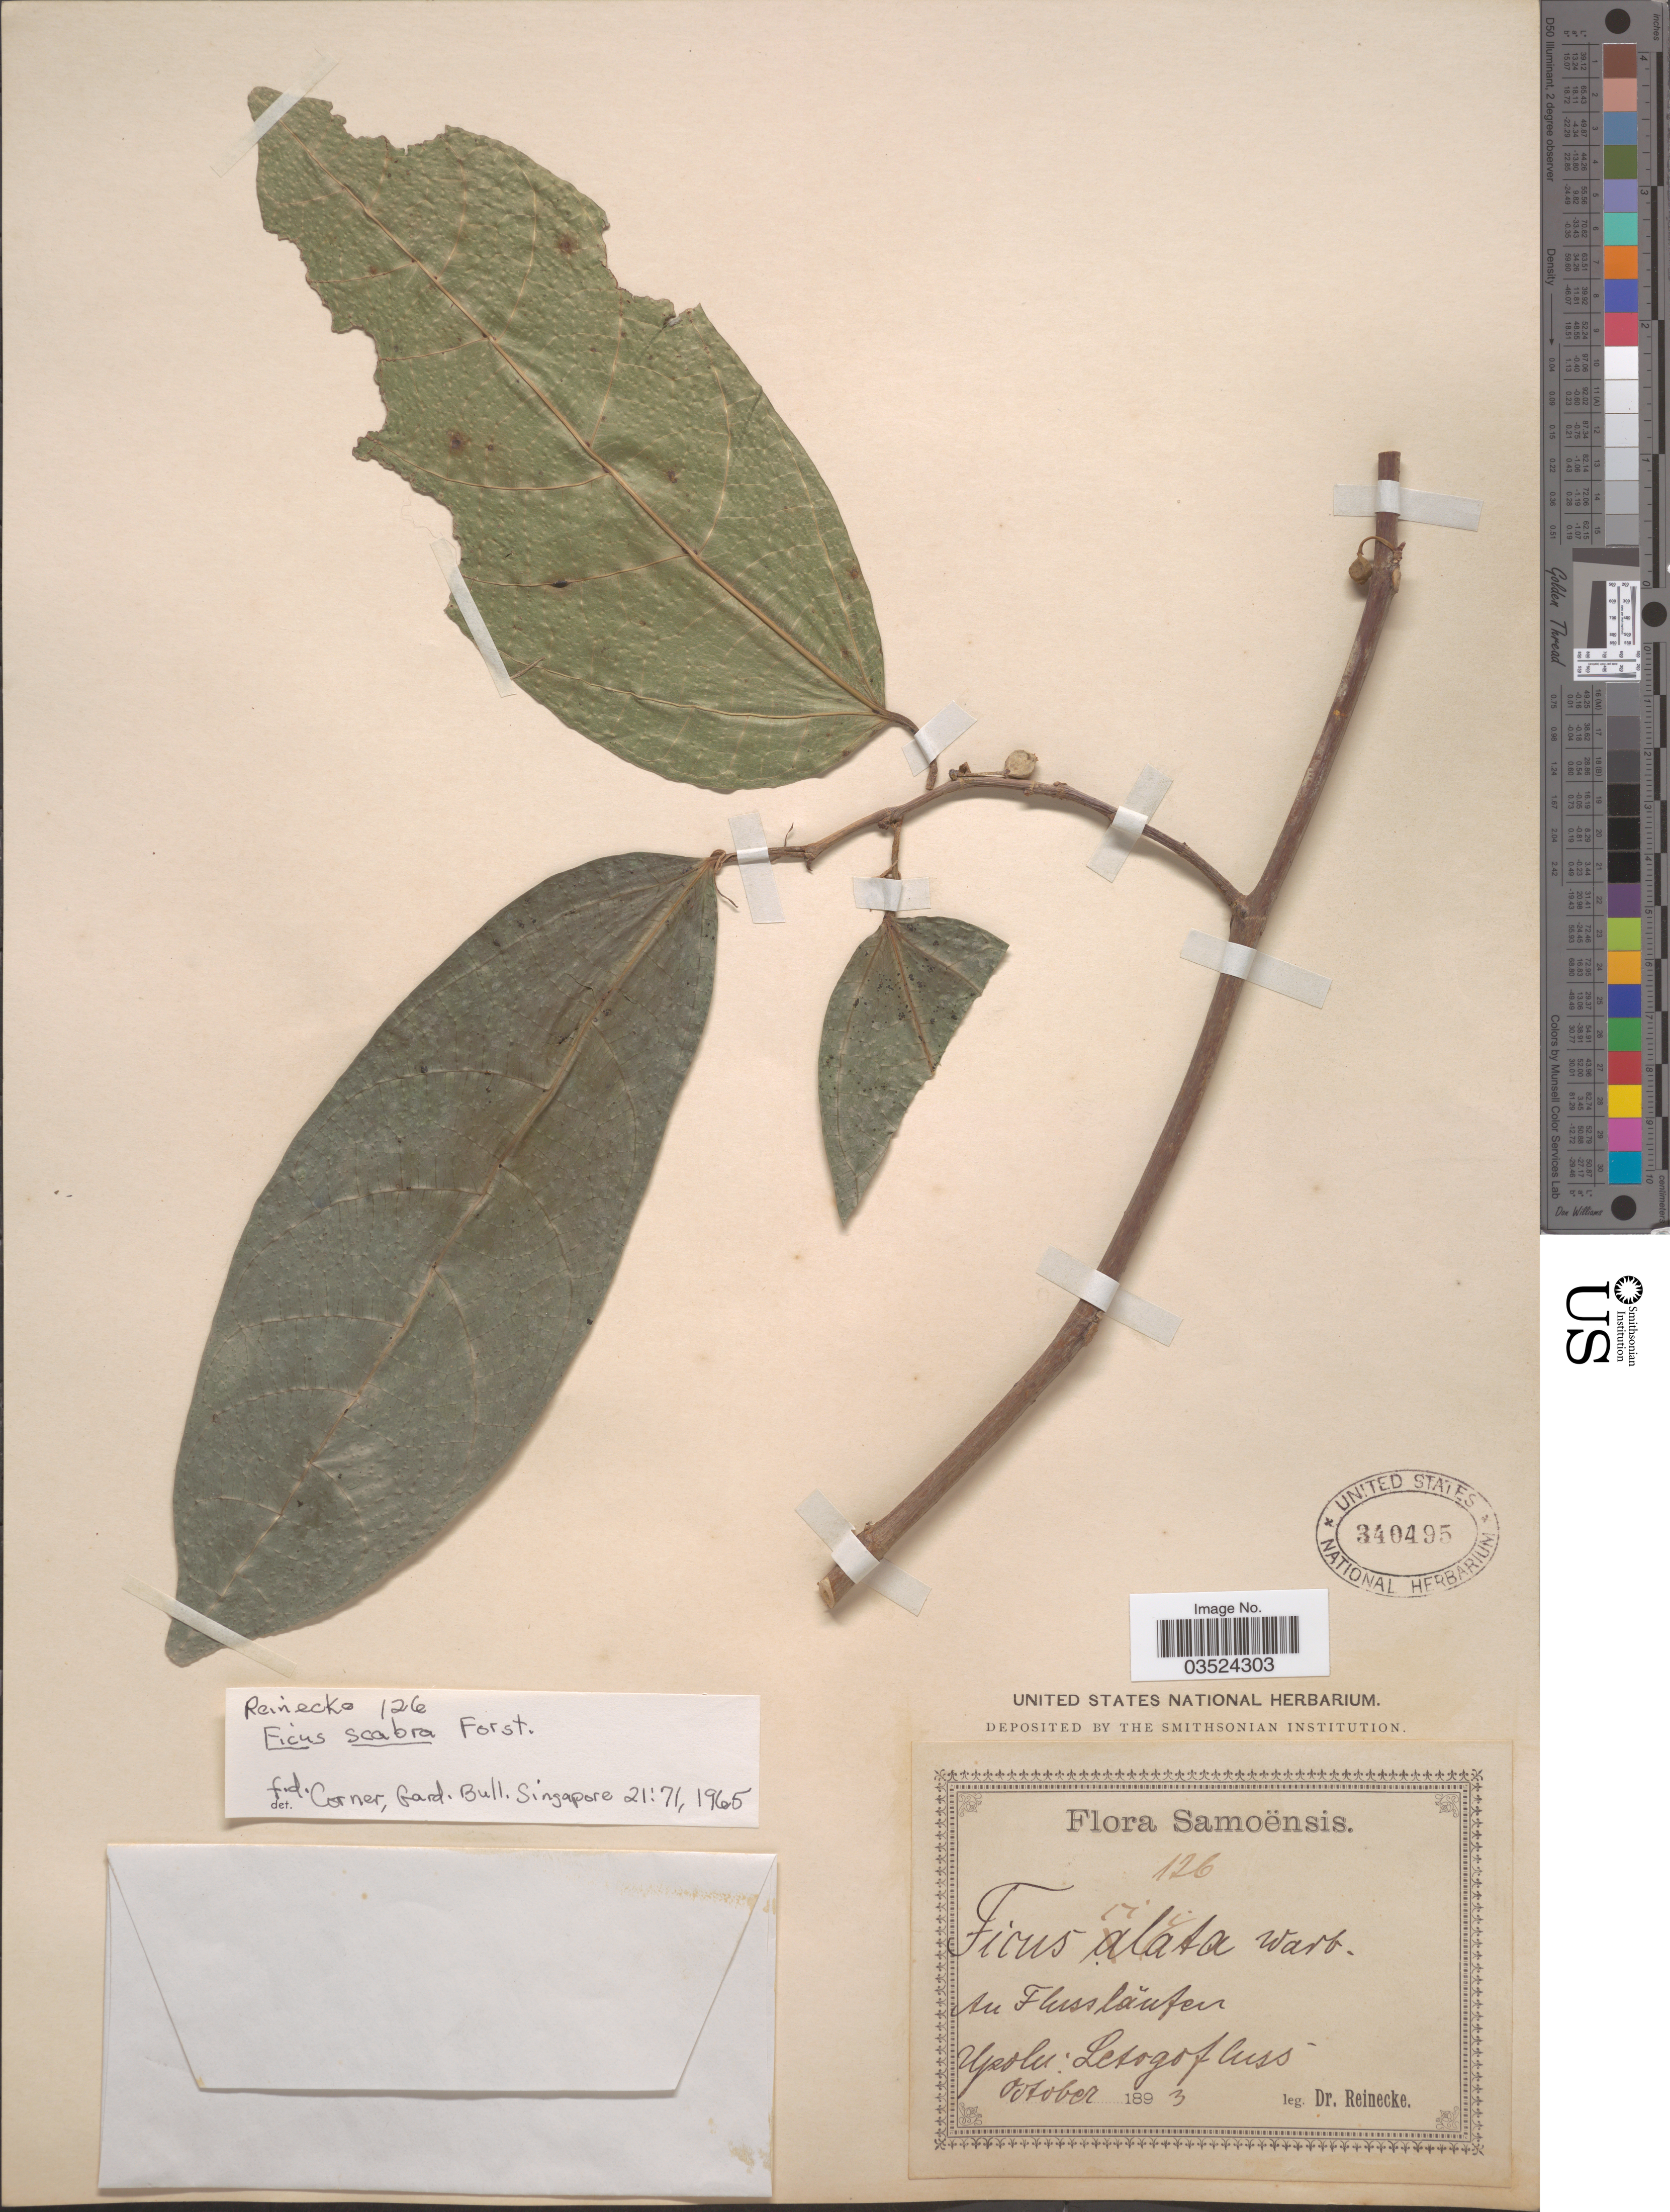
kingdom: Plantae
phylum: Tracheophyta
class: Magnoliopsida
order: Rosales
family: Moraceae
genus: Ficus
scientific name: Ficus scabra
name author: G. Forst.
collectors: -- Reinecke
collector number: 126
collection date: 1893-10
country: Samoa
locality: Samoënsis. Upolu: Letogofcuss*.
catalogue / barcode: US 340495